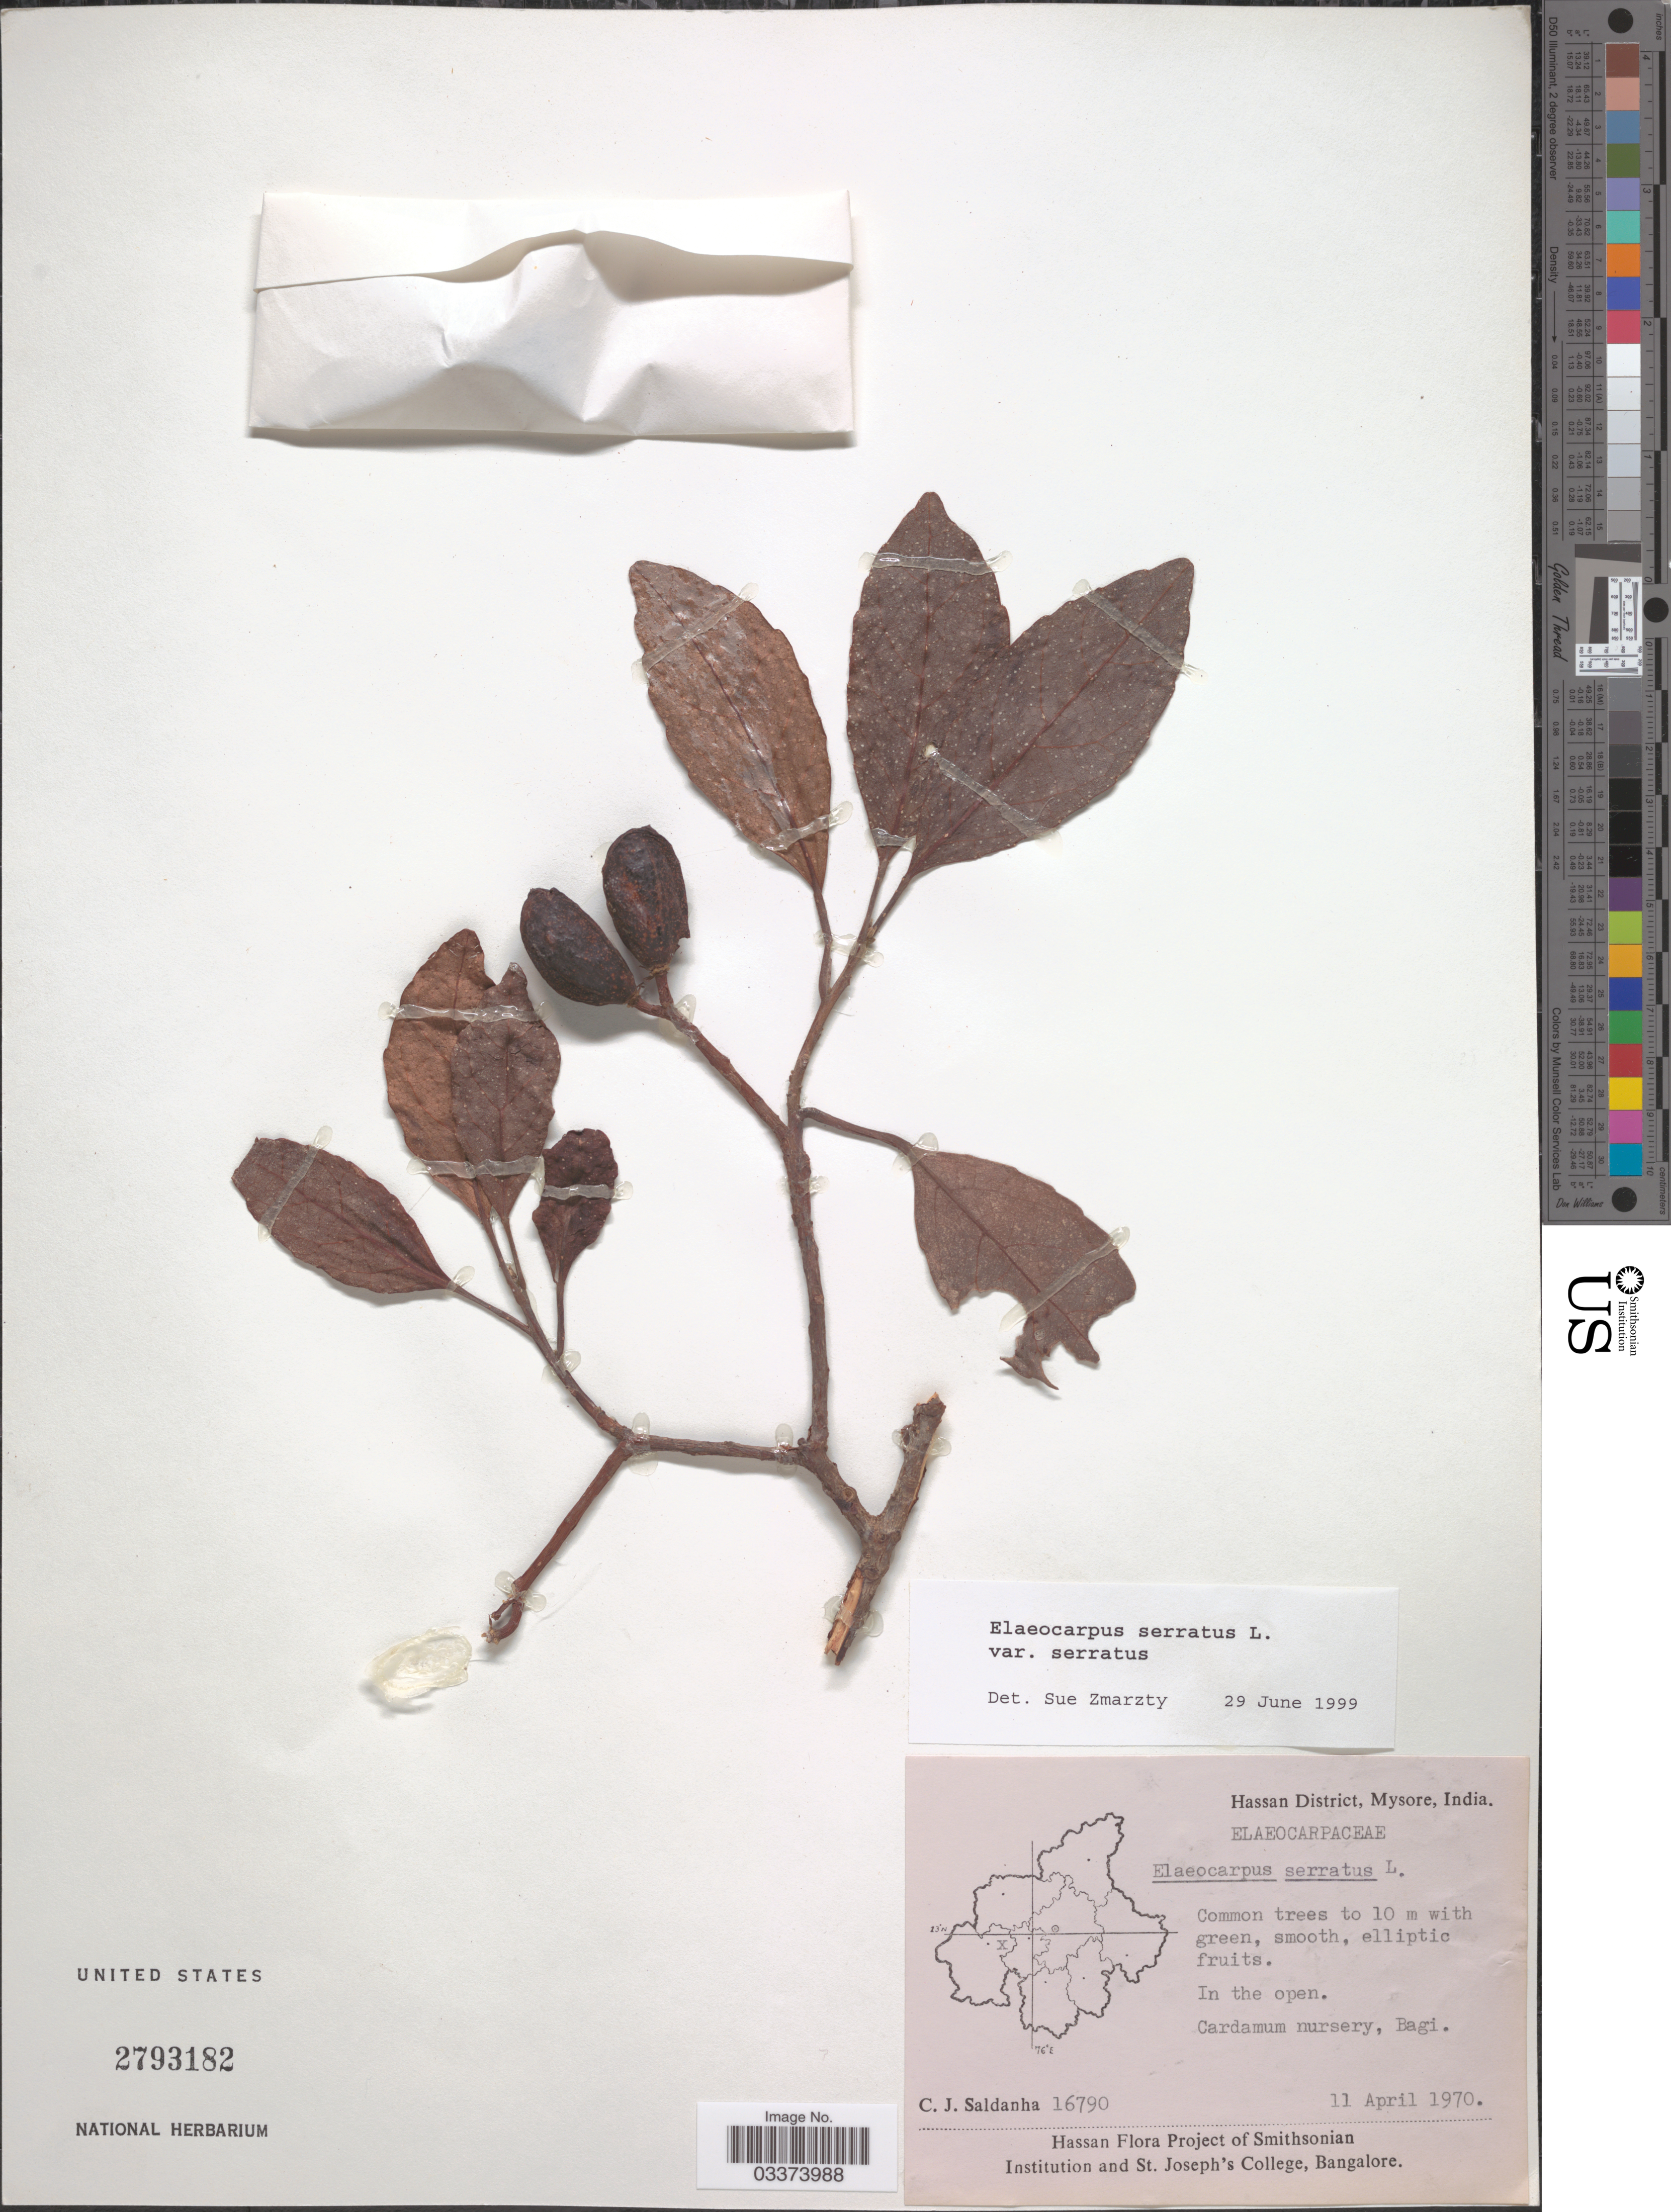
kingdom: Plantae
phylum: Tracheophyta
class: Magnoliopsida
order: Oxalidales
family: Elaeocarpaceae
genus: Elaeocarpus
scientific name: Elaeocarpus serratus var. serratus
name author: L.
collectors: C. J. Saldanha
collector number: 16790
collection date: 1970-04-11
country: India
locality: Hassan District, Mysore. Cardamum nursery, Bagi.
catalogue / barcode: US 2793182